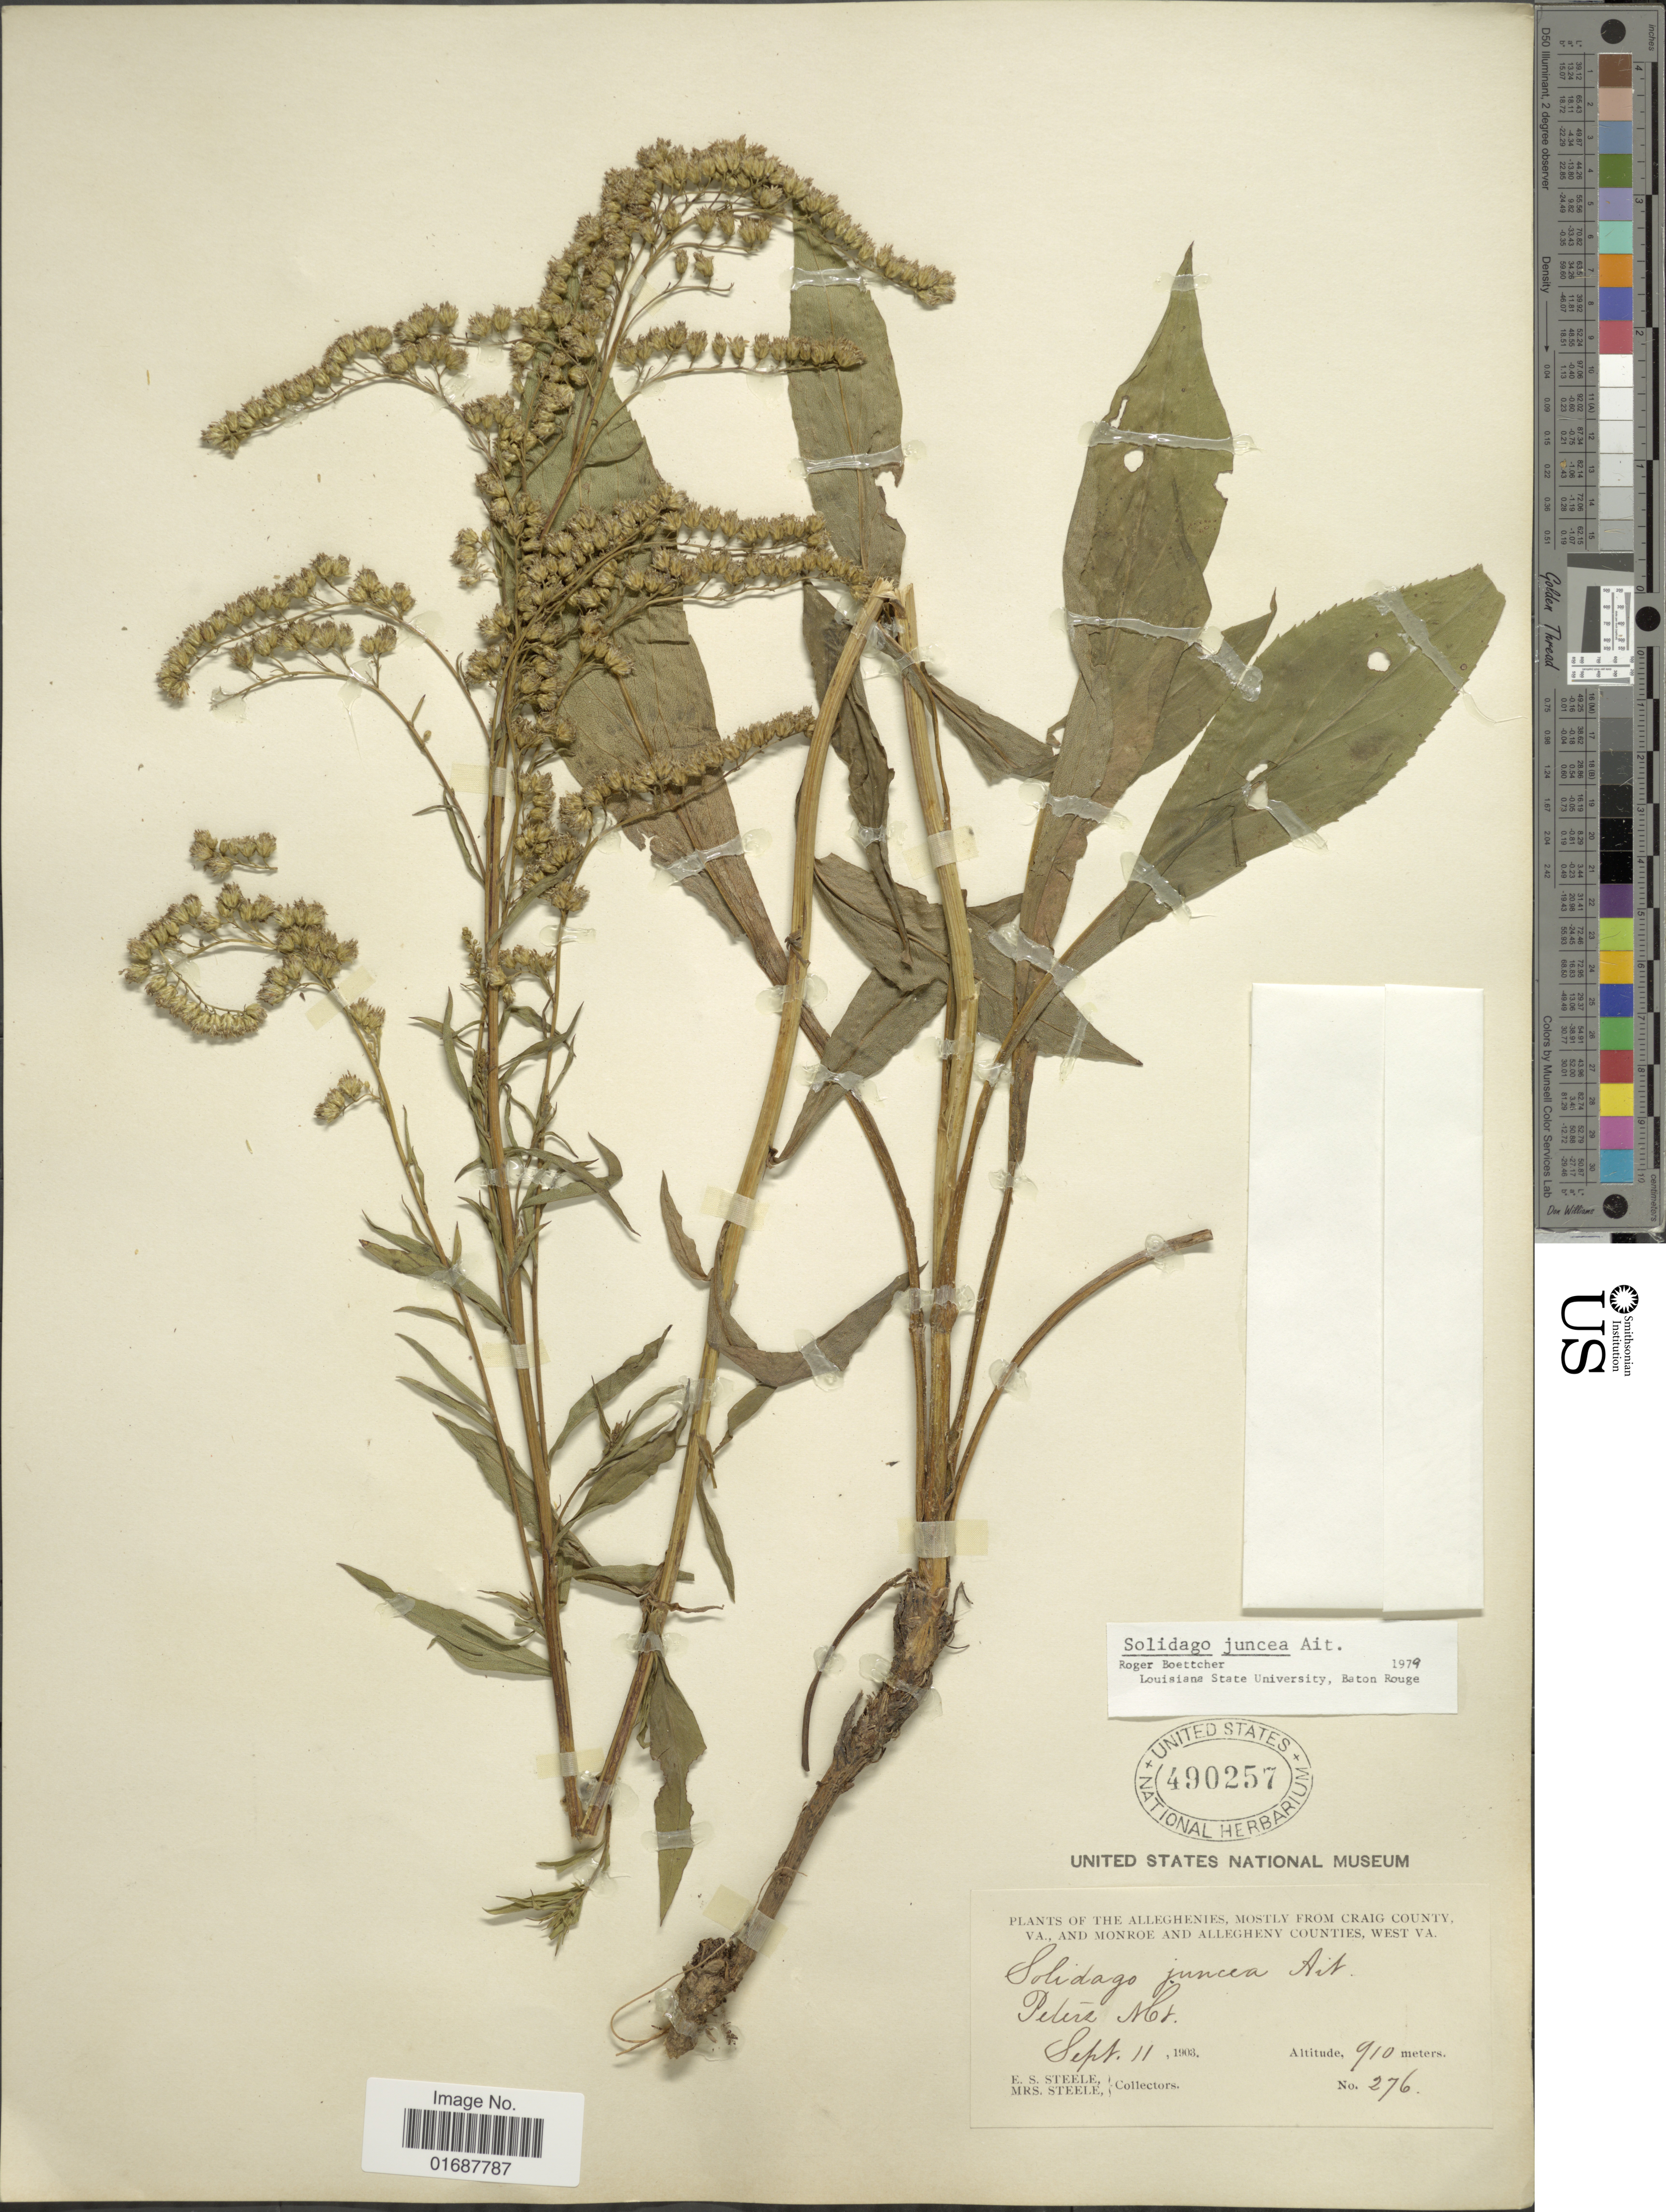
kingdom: Plantae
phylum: Tracheophyta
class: Magnoliopsida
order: Asterales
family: Asteraceae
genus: Solidago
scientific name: Solidago juncea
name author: Aiton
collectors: E. Steele & Mrs. E. S. Steele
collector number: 276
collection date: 1903-09-11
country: United States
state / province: Virginia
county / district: Craig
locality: The Alleghenies, mostly from Craig County, VA., and Monroe and Allegheny Counties, West VA. Peters Mt.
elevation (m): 910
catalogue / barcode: US 490257